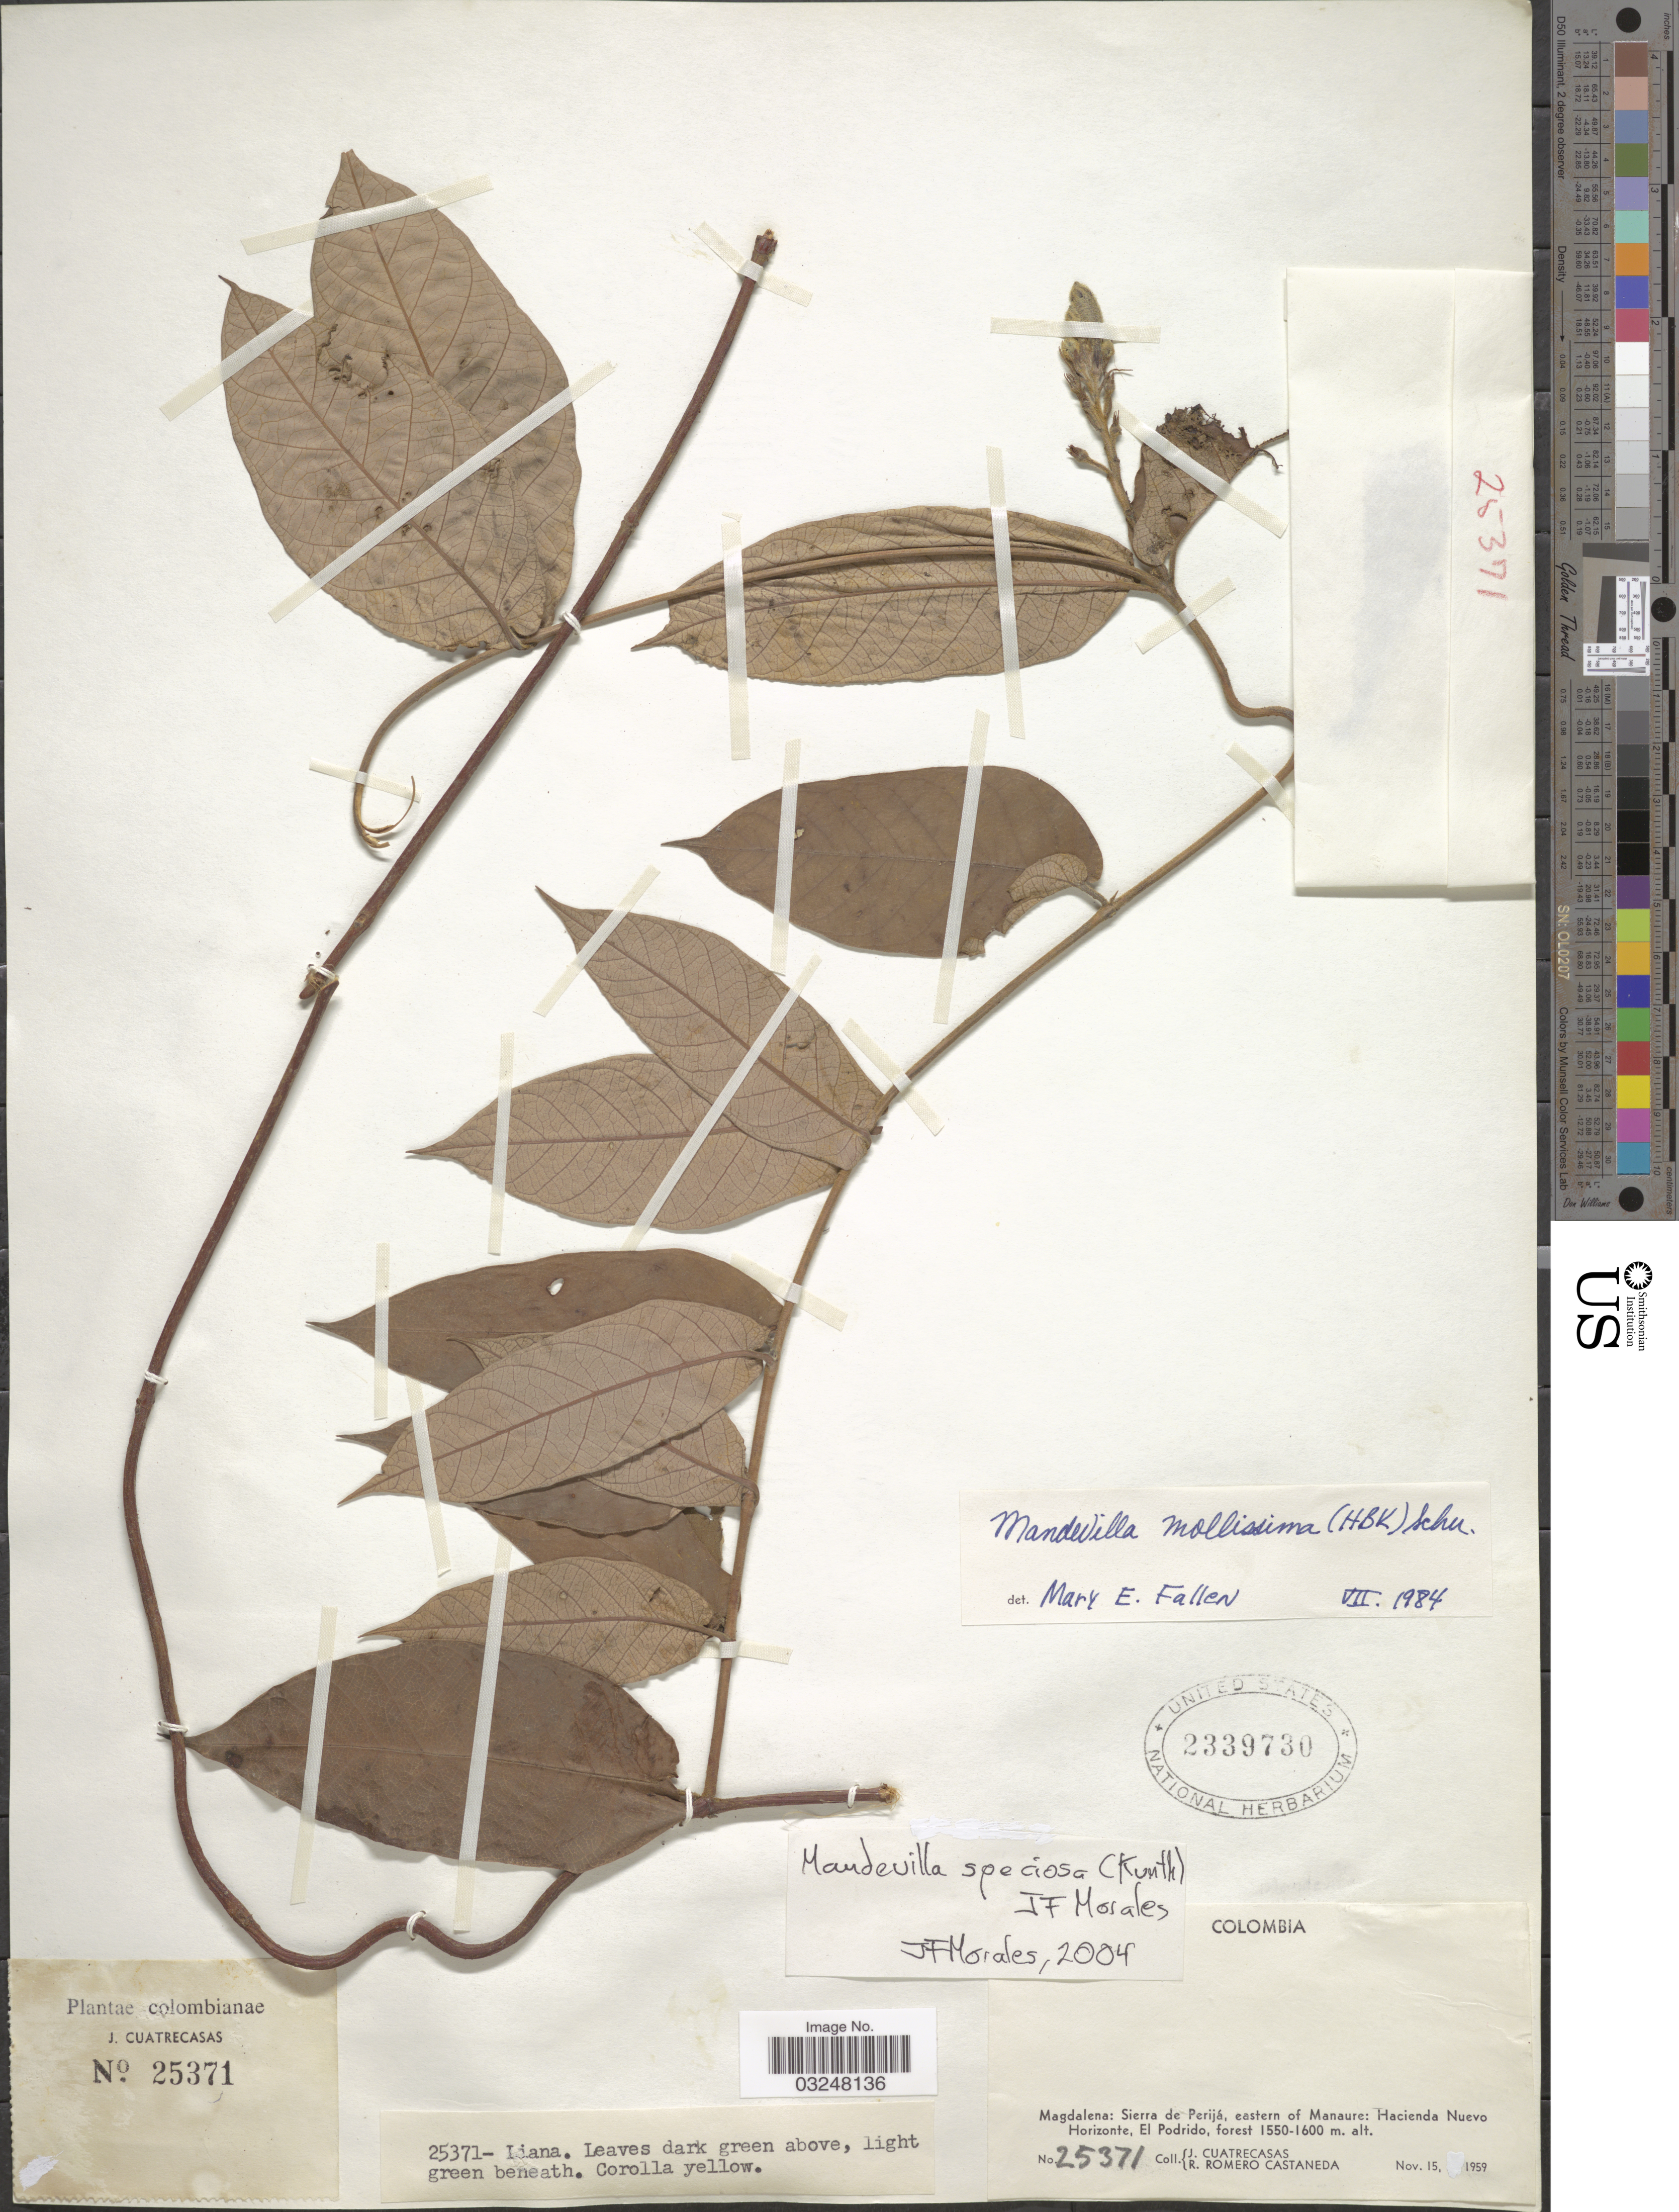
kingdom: Plantae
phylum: Tracheophyta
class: Magnoliopsida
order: Gentianales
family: Apocynaceae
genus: Mandevilla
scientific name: Mandevilla speciosa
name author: (Kunth) J.F. Morales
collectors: J. Cuatrecasas & R. Romero Castañeda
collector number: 25371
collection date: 1959-11-15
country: Colombia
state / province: Magdalena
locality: Sierra de Perijá, eastern of Manaure: Hacienda Nuevo Horizonte, El Podrido.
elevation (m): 1550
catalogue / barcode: US 2339730